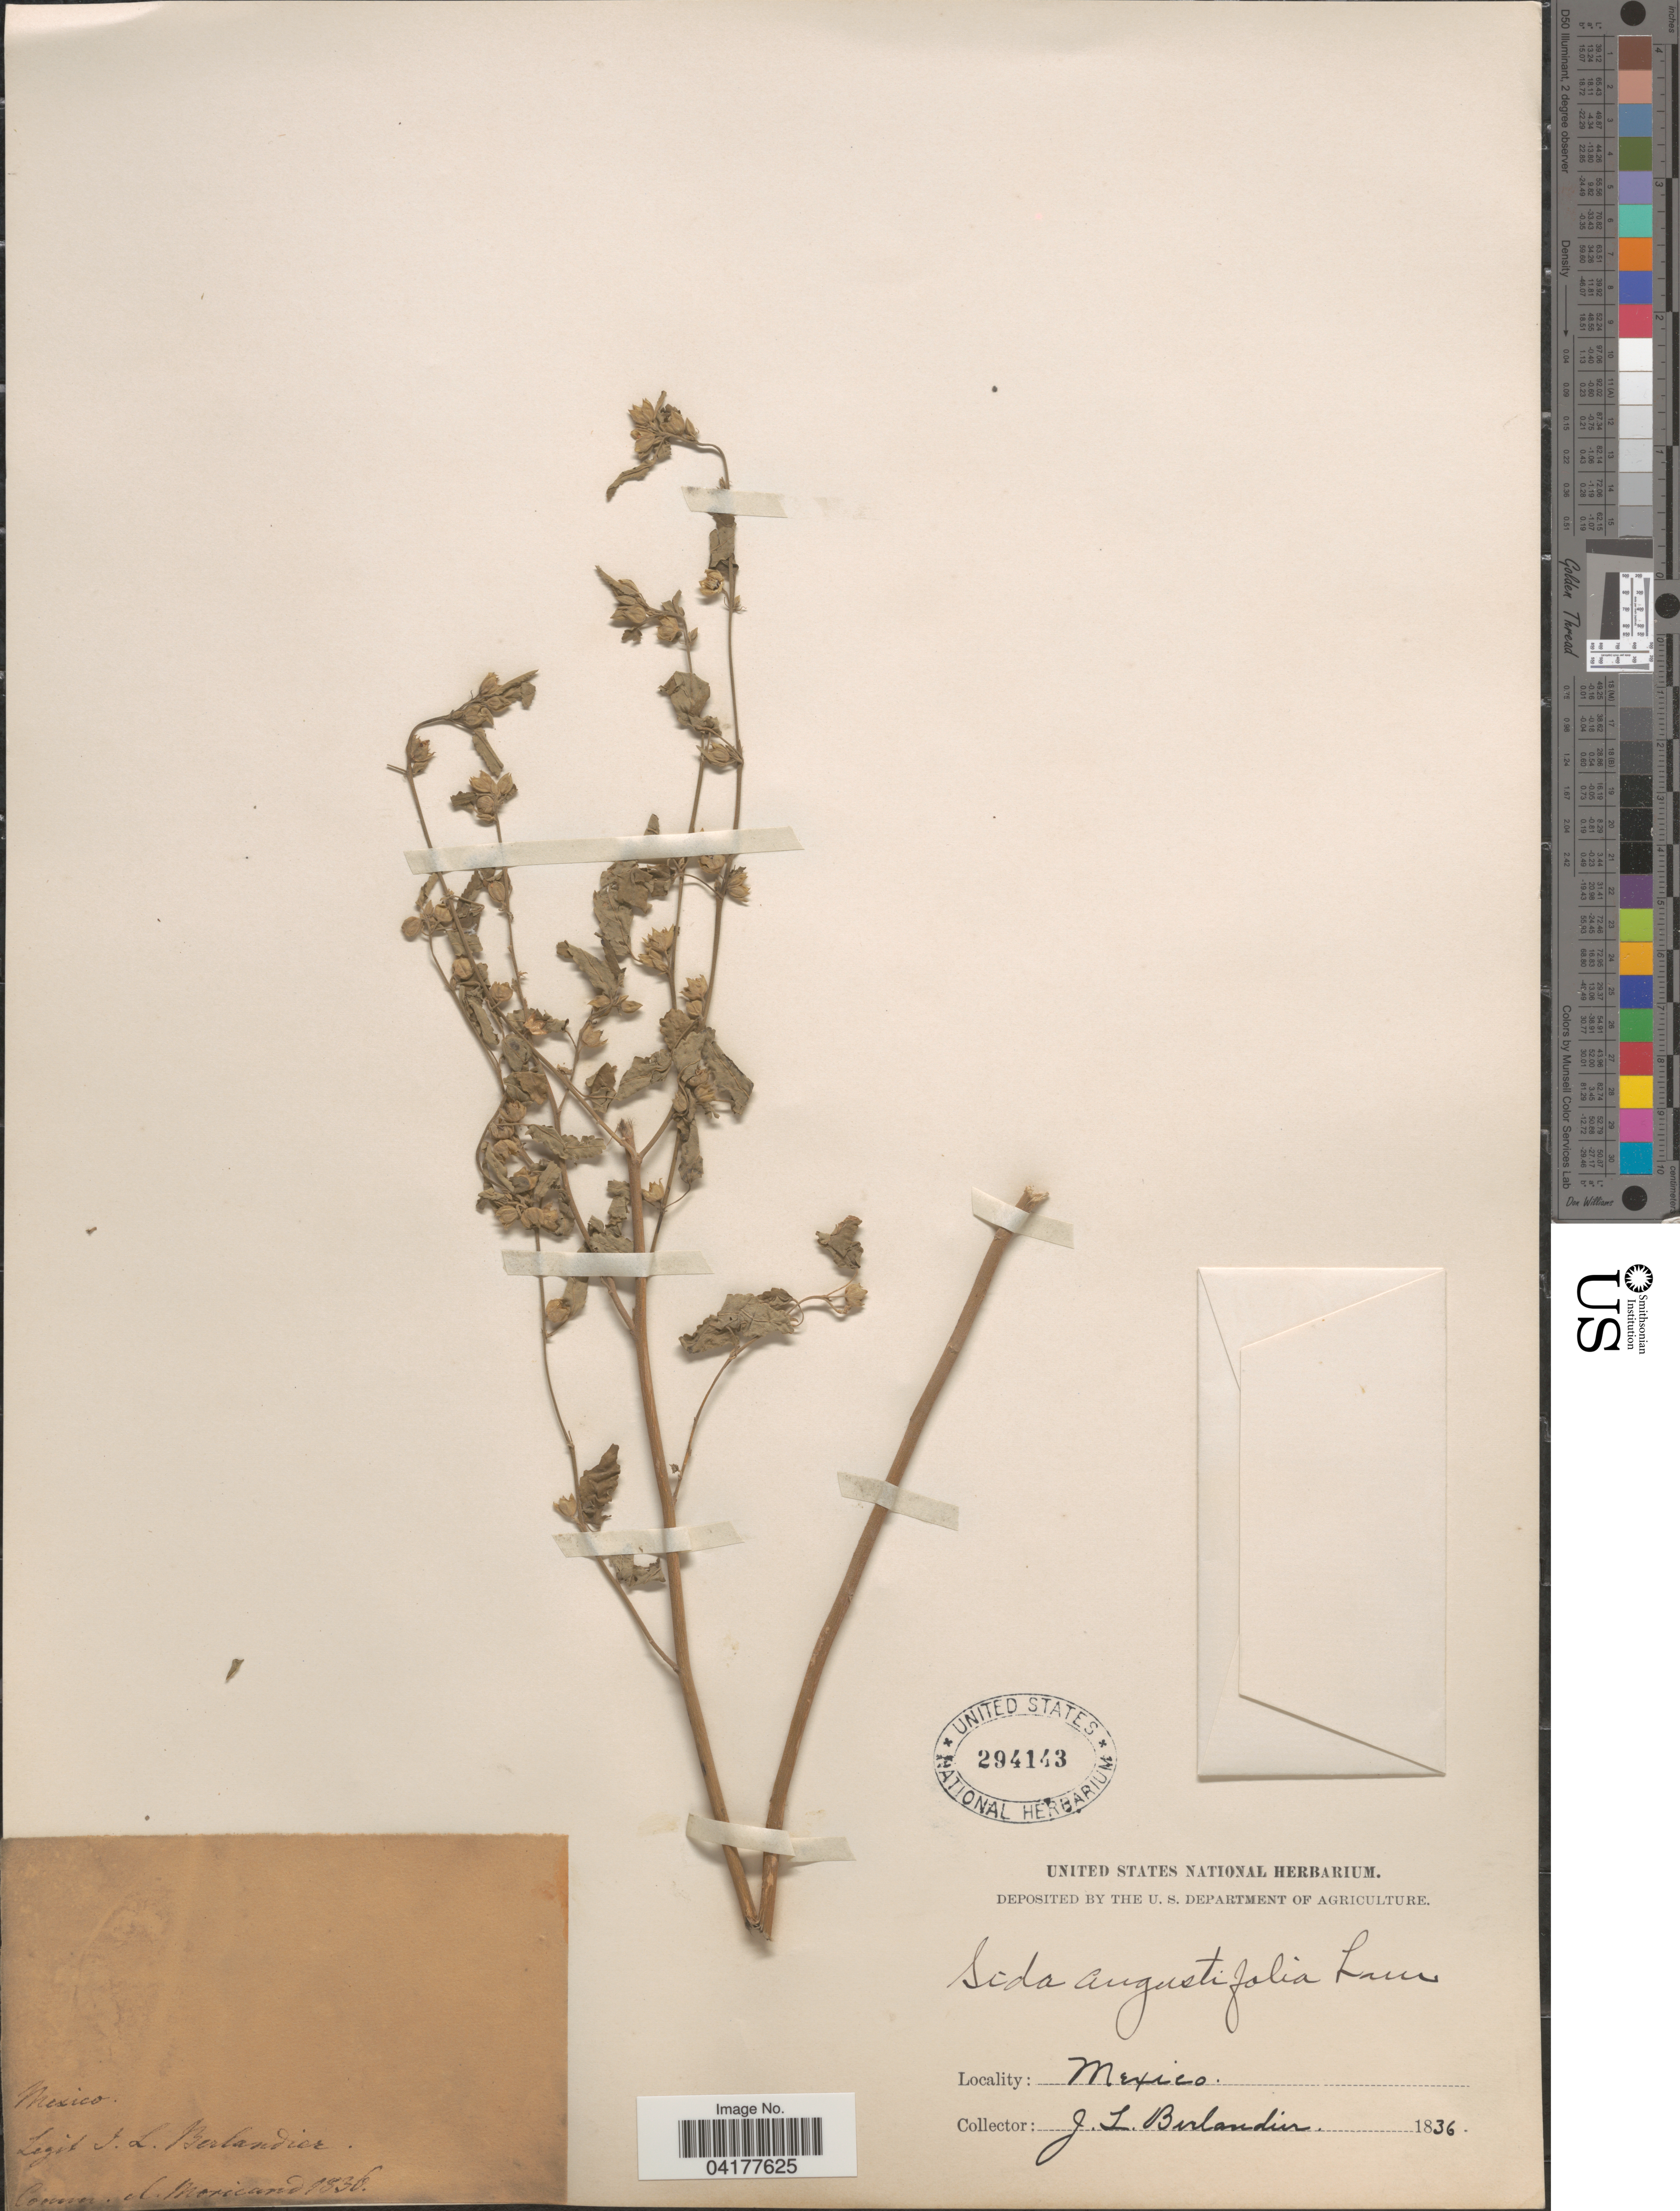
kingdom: Plantae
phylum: Tracheophyta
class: Magnoliopsida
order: Malvales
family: Malvaceae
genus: Sida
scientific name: Sida spinosa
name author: L.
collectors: J. L. Berlandier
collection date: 1836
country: Mexico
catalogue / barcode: US 294143